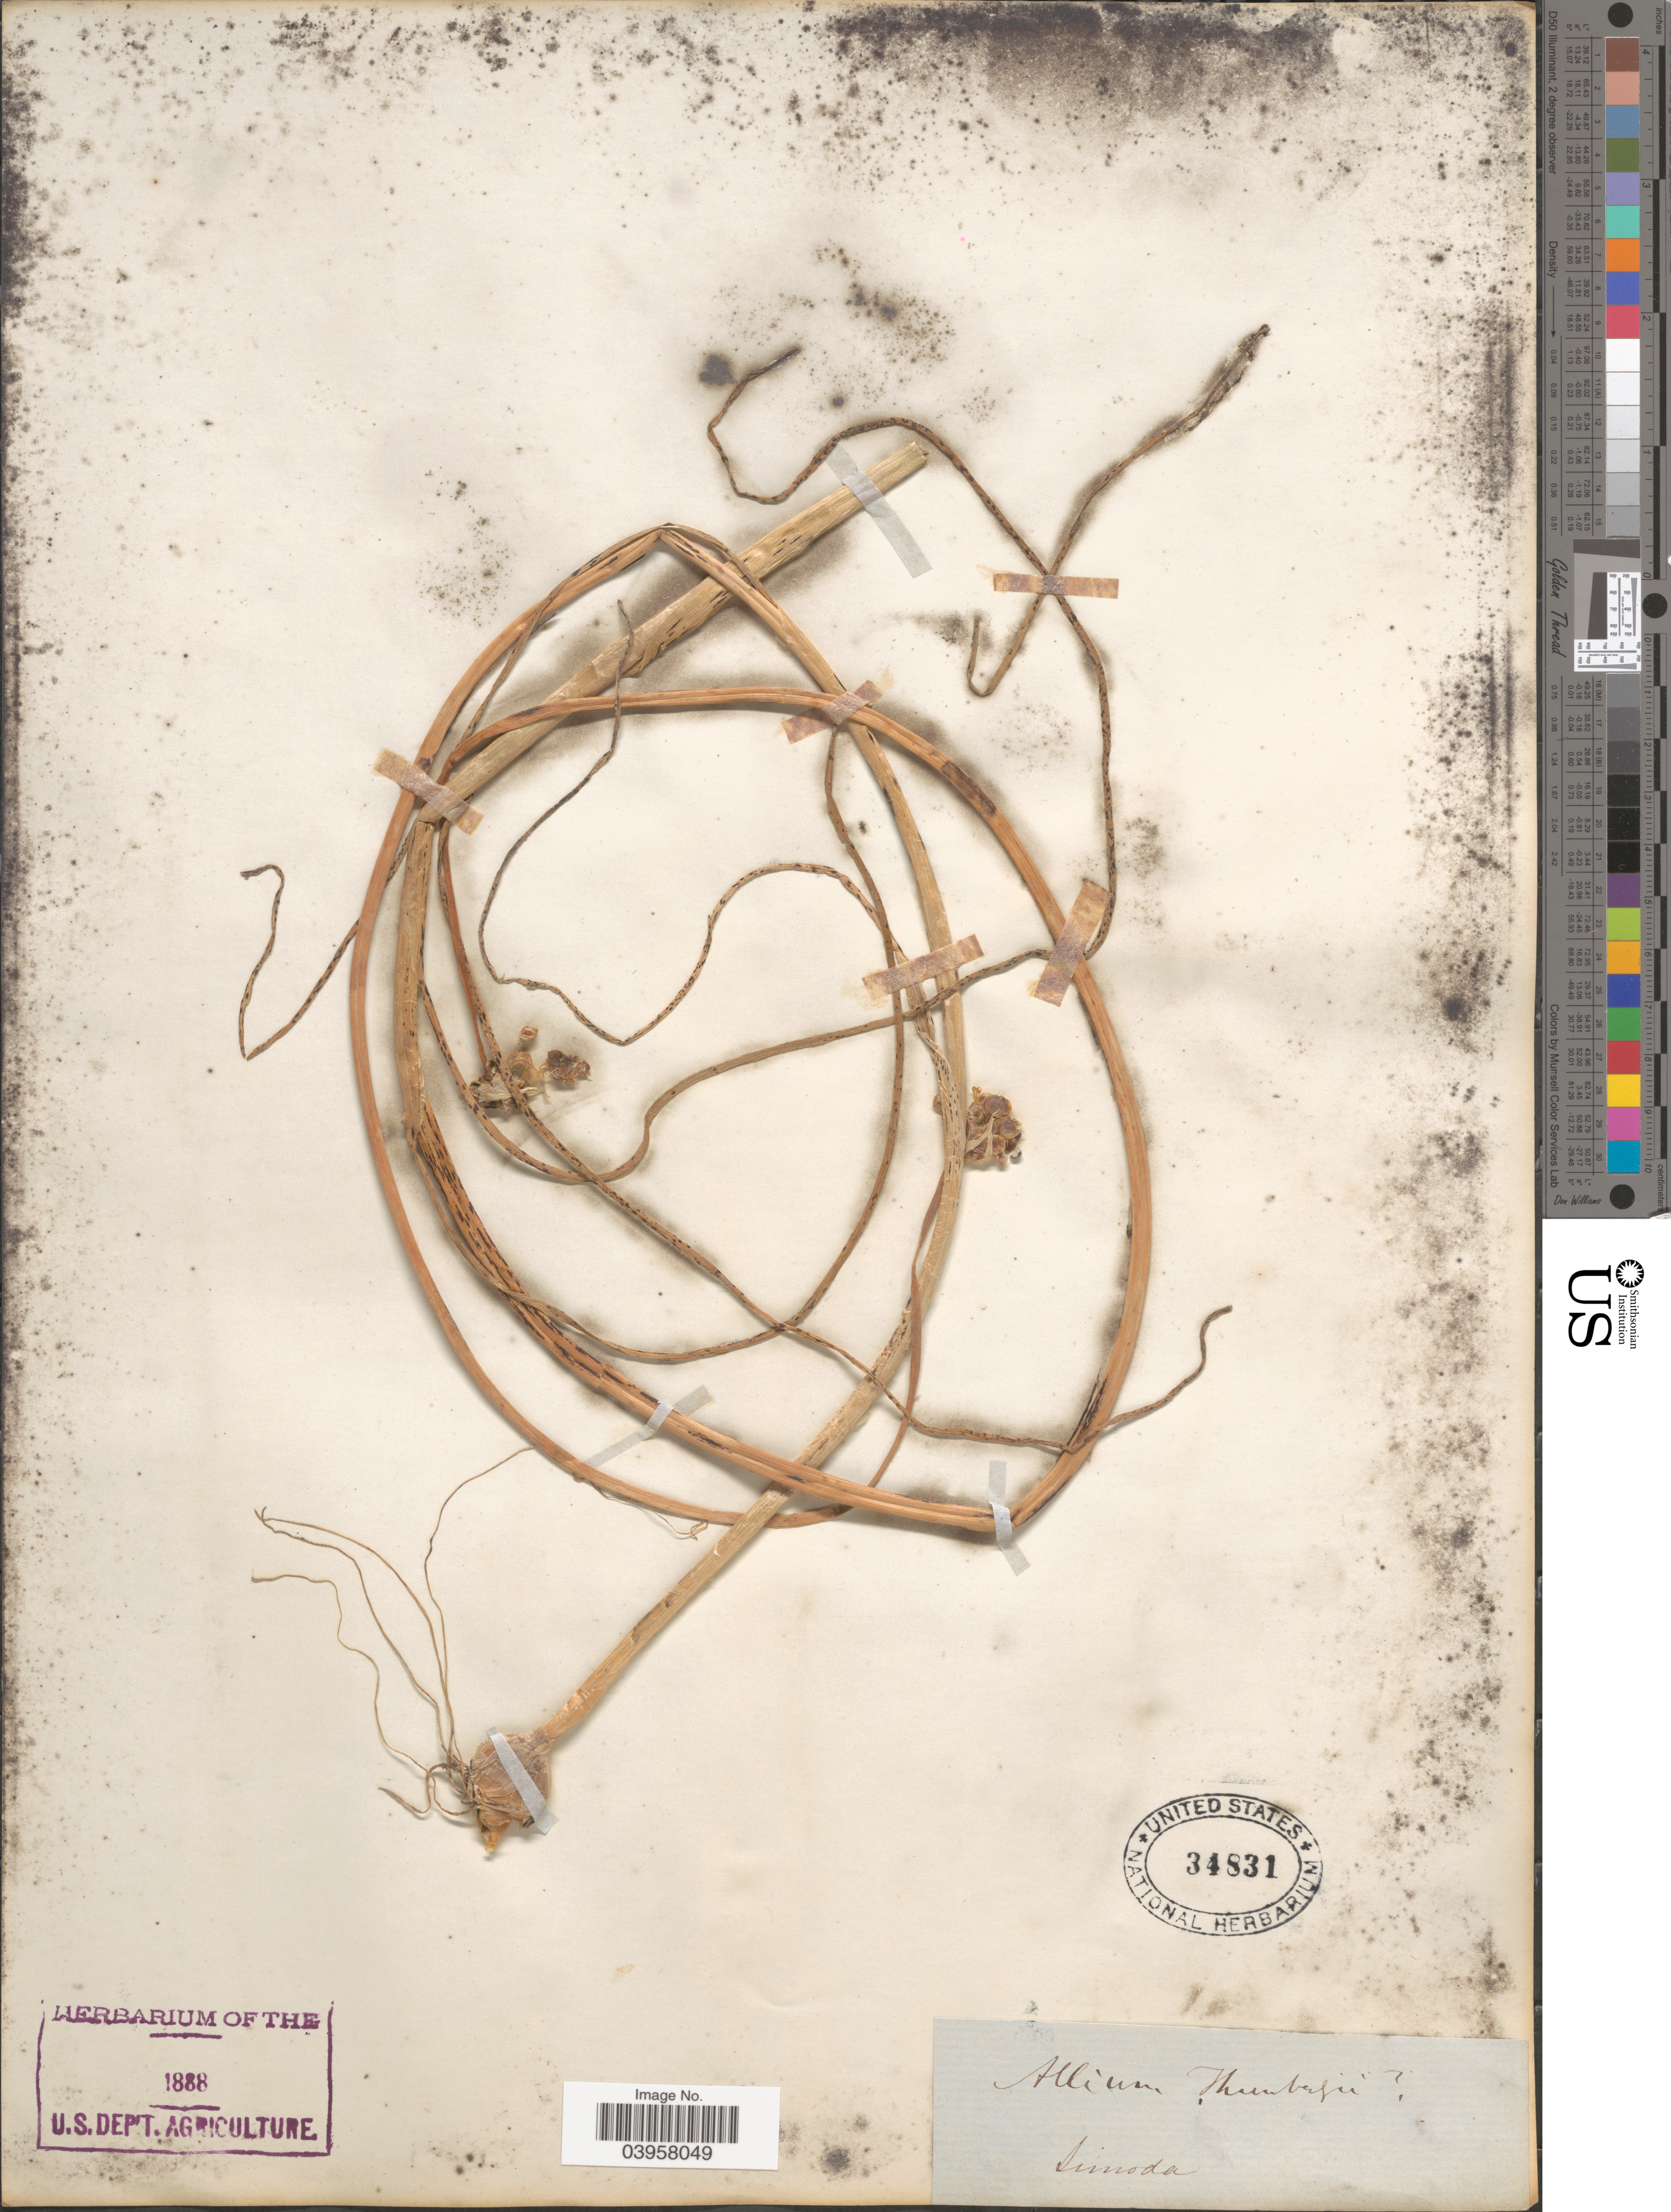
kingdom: Plantae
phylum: Tracheophyta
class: Liliopsida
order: Asparagales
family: Amaryllidaceae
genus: Allium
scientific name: Allium thunbergii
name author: G. Don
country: Japan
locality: Simoda.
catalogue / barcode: US 34831